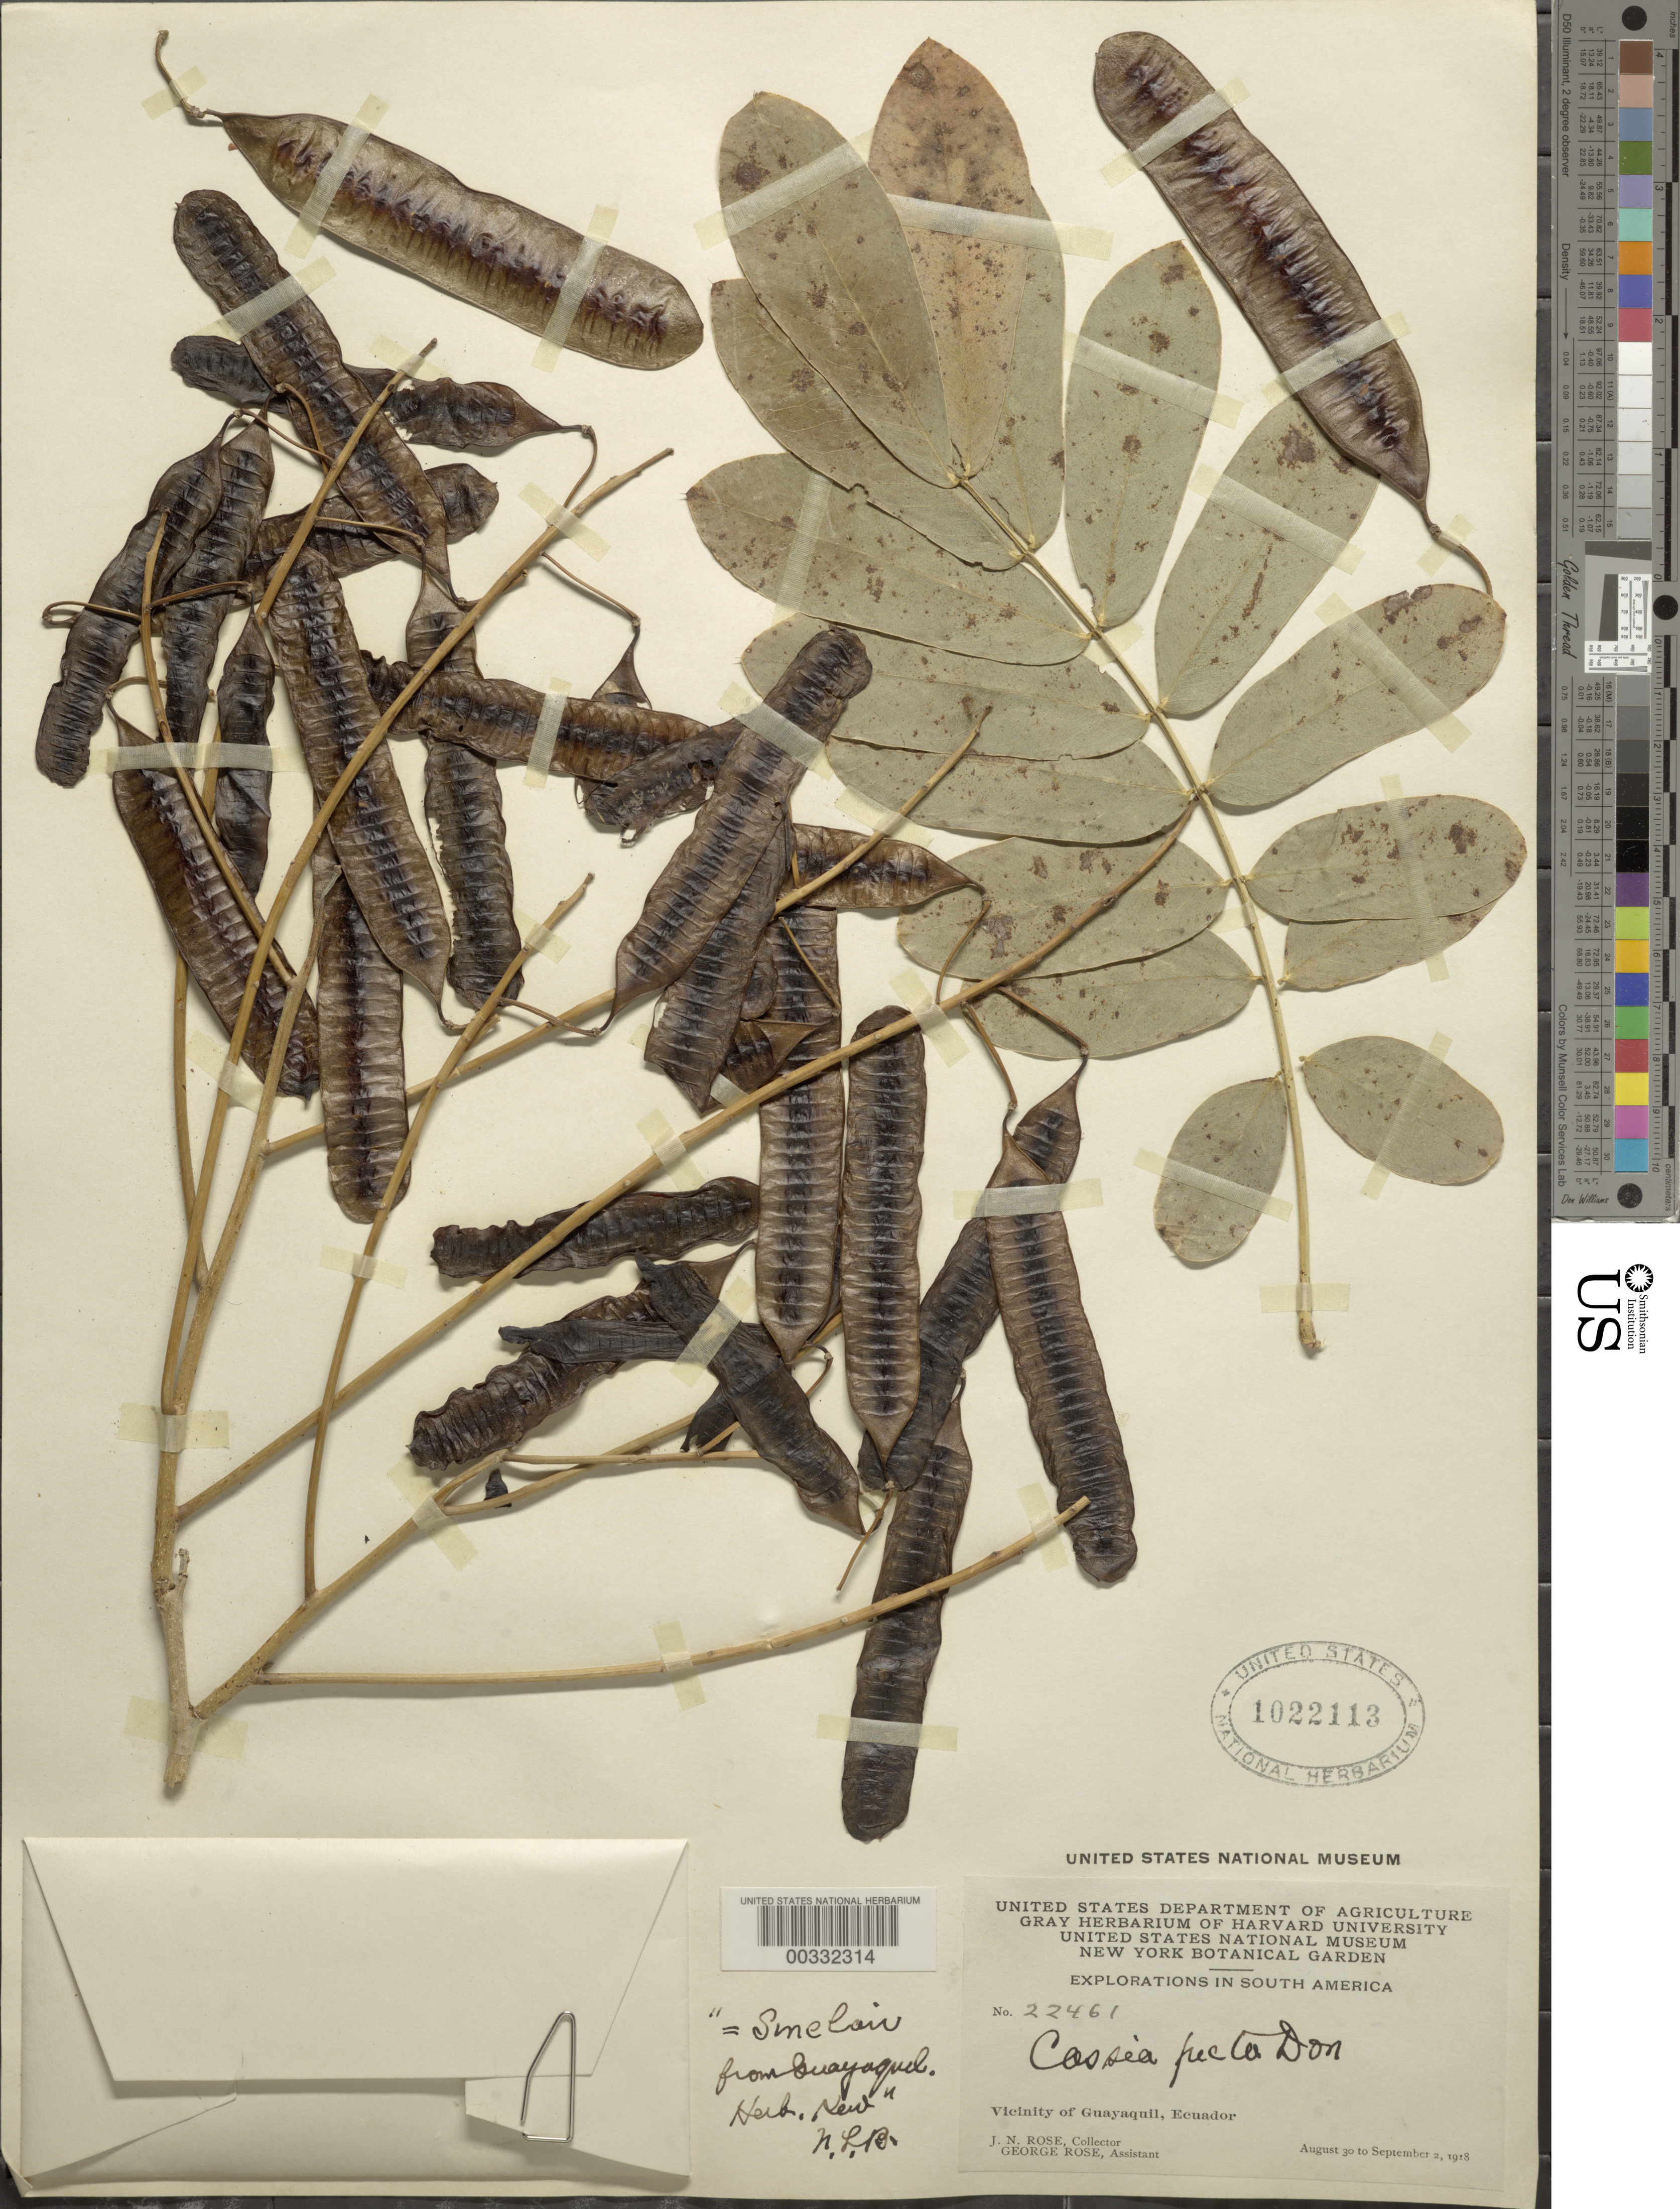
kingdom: Plantae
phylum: Tracheophyta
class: Magnoliopsida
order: Fabales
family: Fabaceae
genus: Senna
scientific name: Senna pistaciifolia var. picta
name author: (G. Don) H.S. Irwin & Barneby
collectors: J. N. Rose & G. Rose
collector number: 22461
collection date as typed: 30 Aug 1918 to 02 Sep 1918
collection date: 1918-08-30/1918-09-02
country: Ecuador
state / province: Guayas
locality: Guayaquil, Haciendo Bonchna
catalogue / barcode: US 1022113